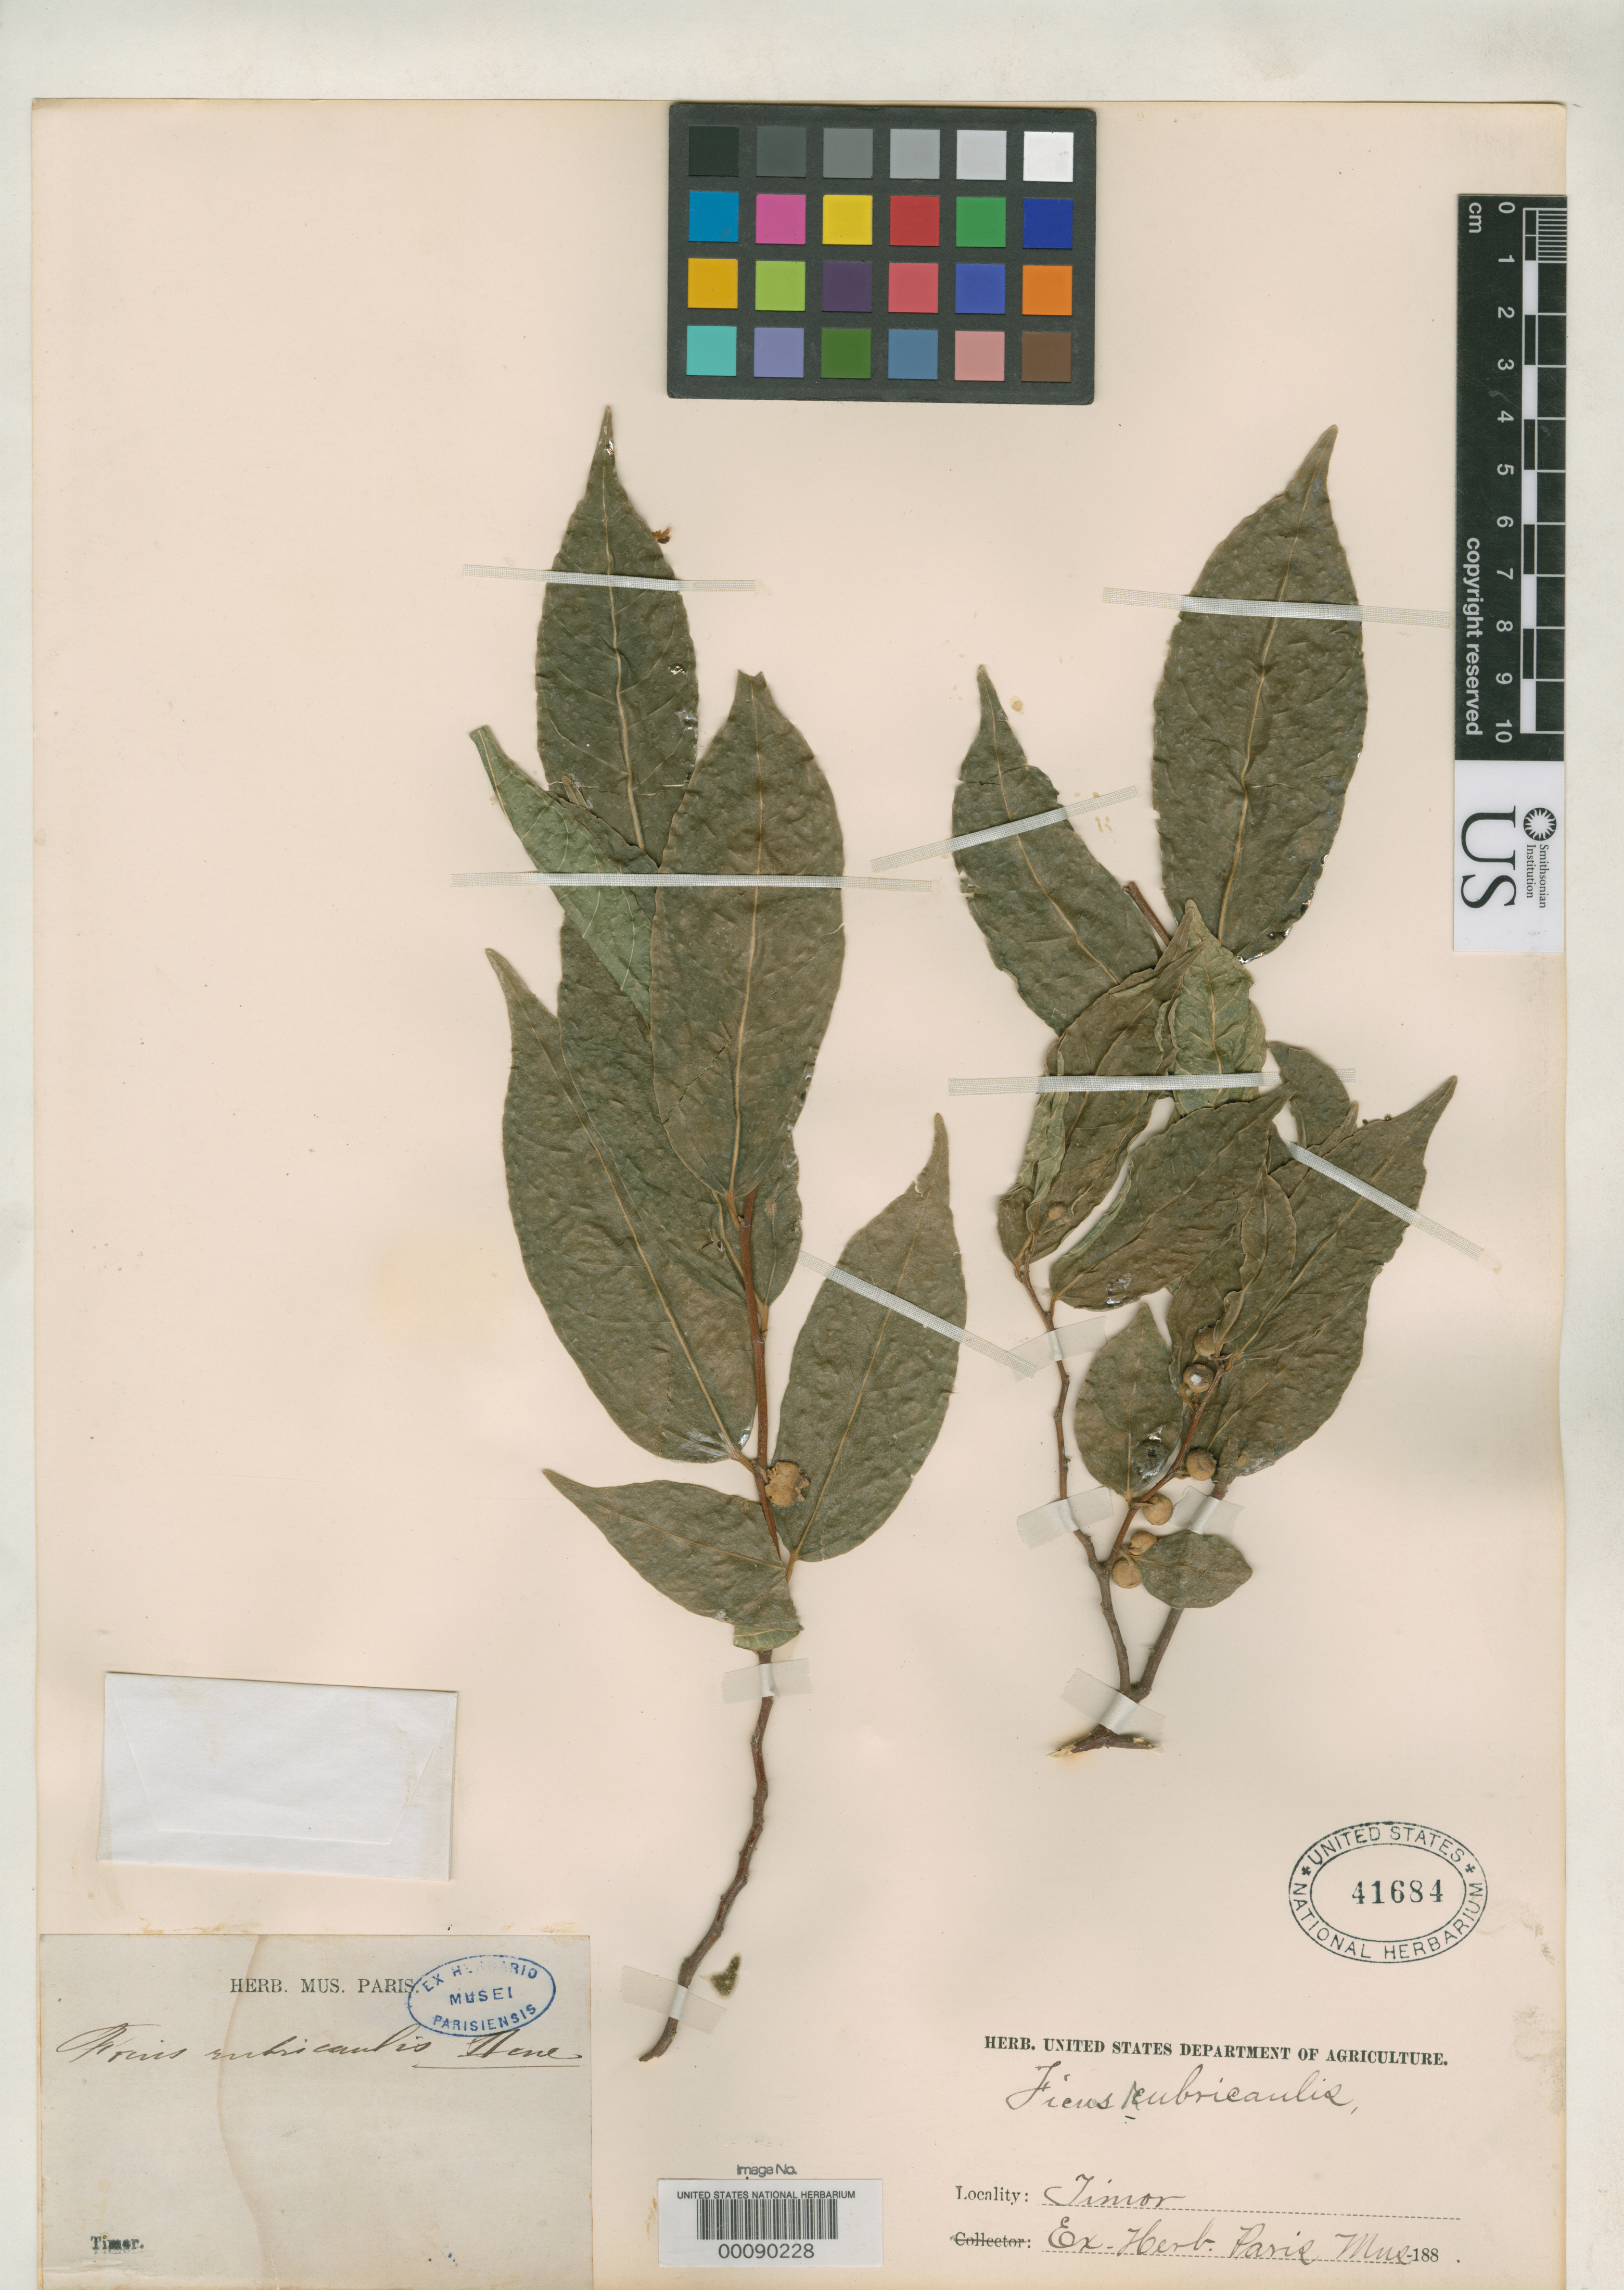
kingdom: Plantae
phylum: Tracheophyta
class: Magnoliopsida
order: Rosales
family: Moraceae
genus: Ficus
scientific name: Ficus rubricaulis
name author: Decne.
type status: Type Collection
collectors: -. Riedle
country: Indonesia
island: Timor Island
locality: Timor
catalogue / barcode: US 41684